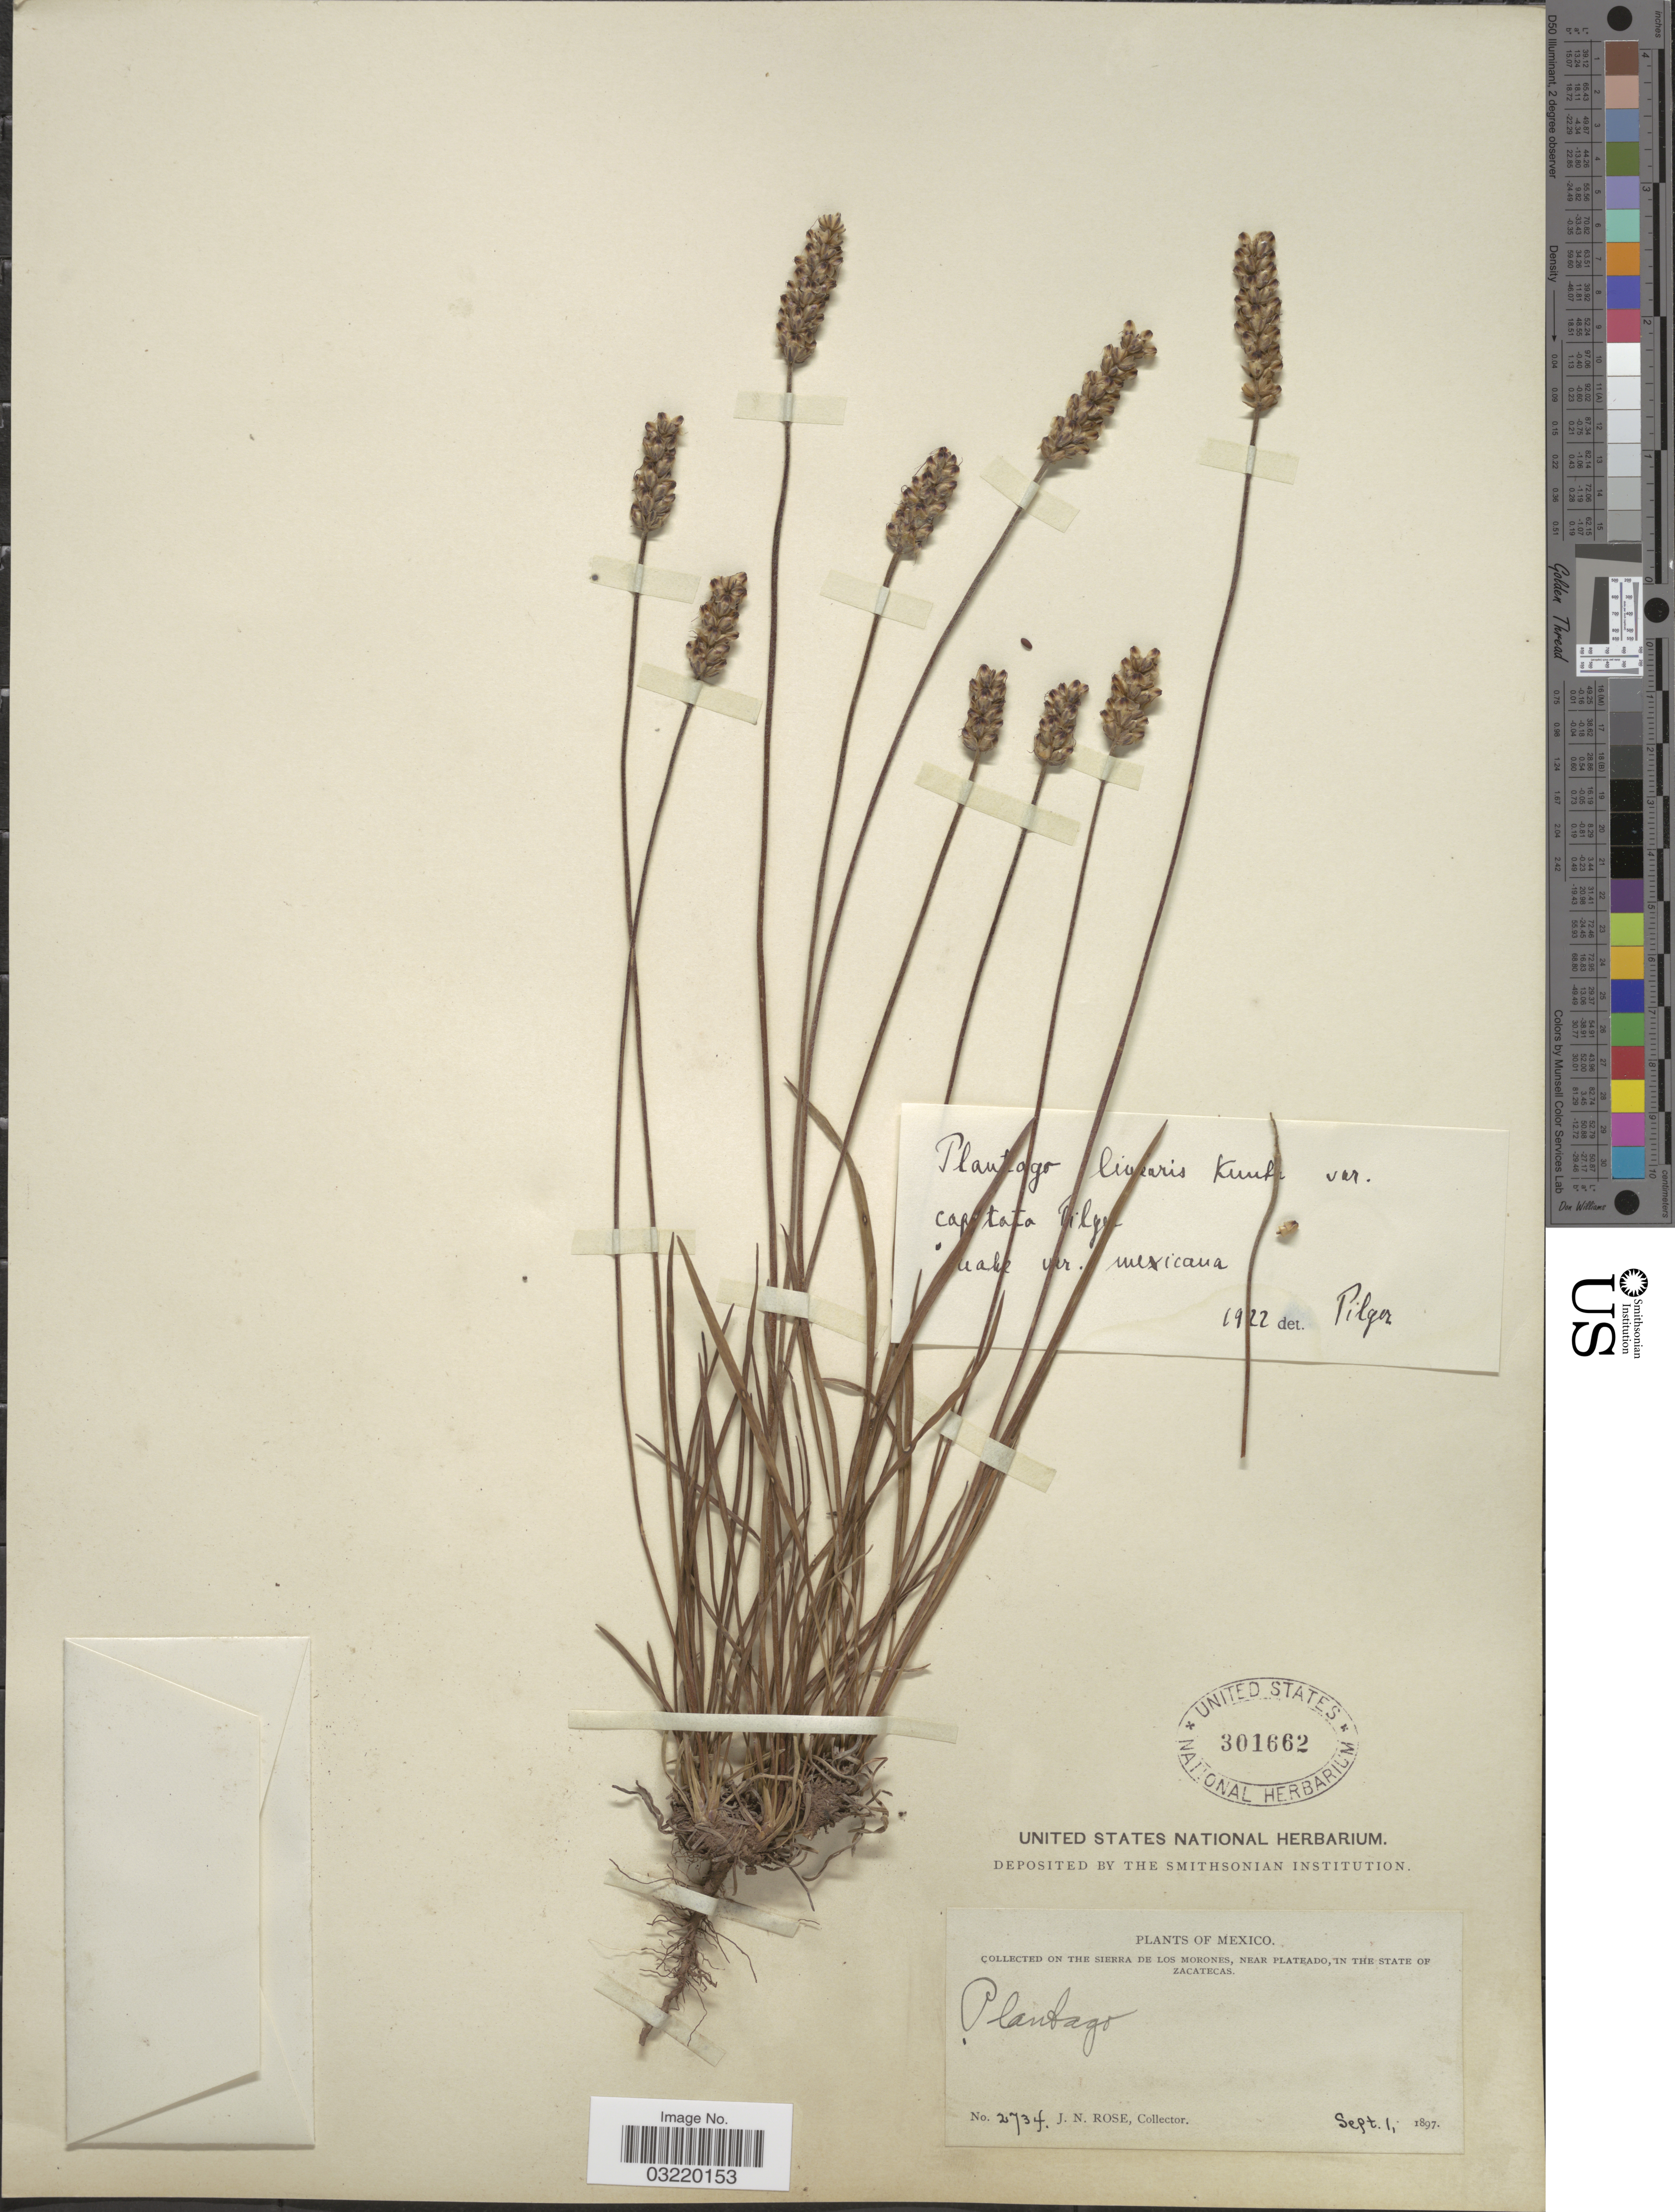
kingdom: Plantae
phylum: Tracheophyta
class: Magnoliopsida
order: Lamiales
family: Plantaginaceae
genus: Plantago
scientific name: Plantago linearis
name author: Kunth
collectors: J. N. Rose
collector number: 2734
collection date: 1897-09-01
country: Mexico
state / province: Zacatecas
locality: On the Sierra de Los Morones, near Plateado.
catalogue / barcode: US 301662